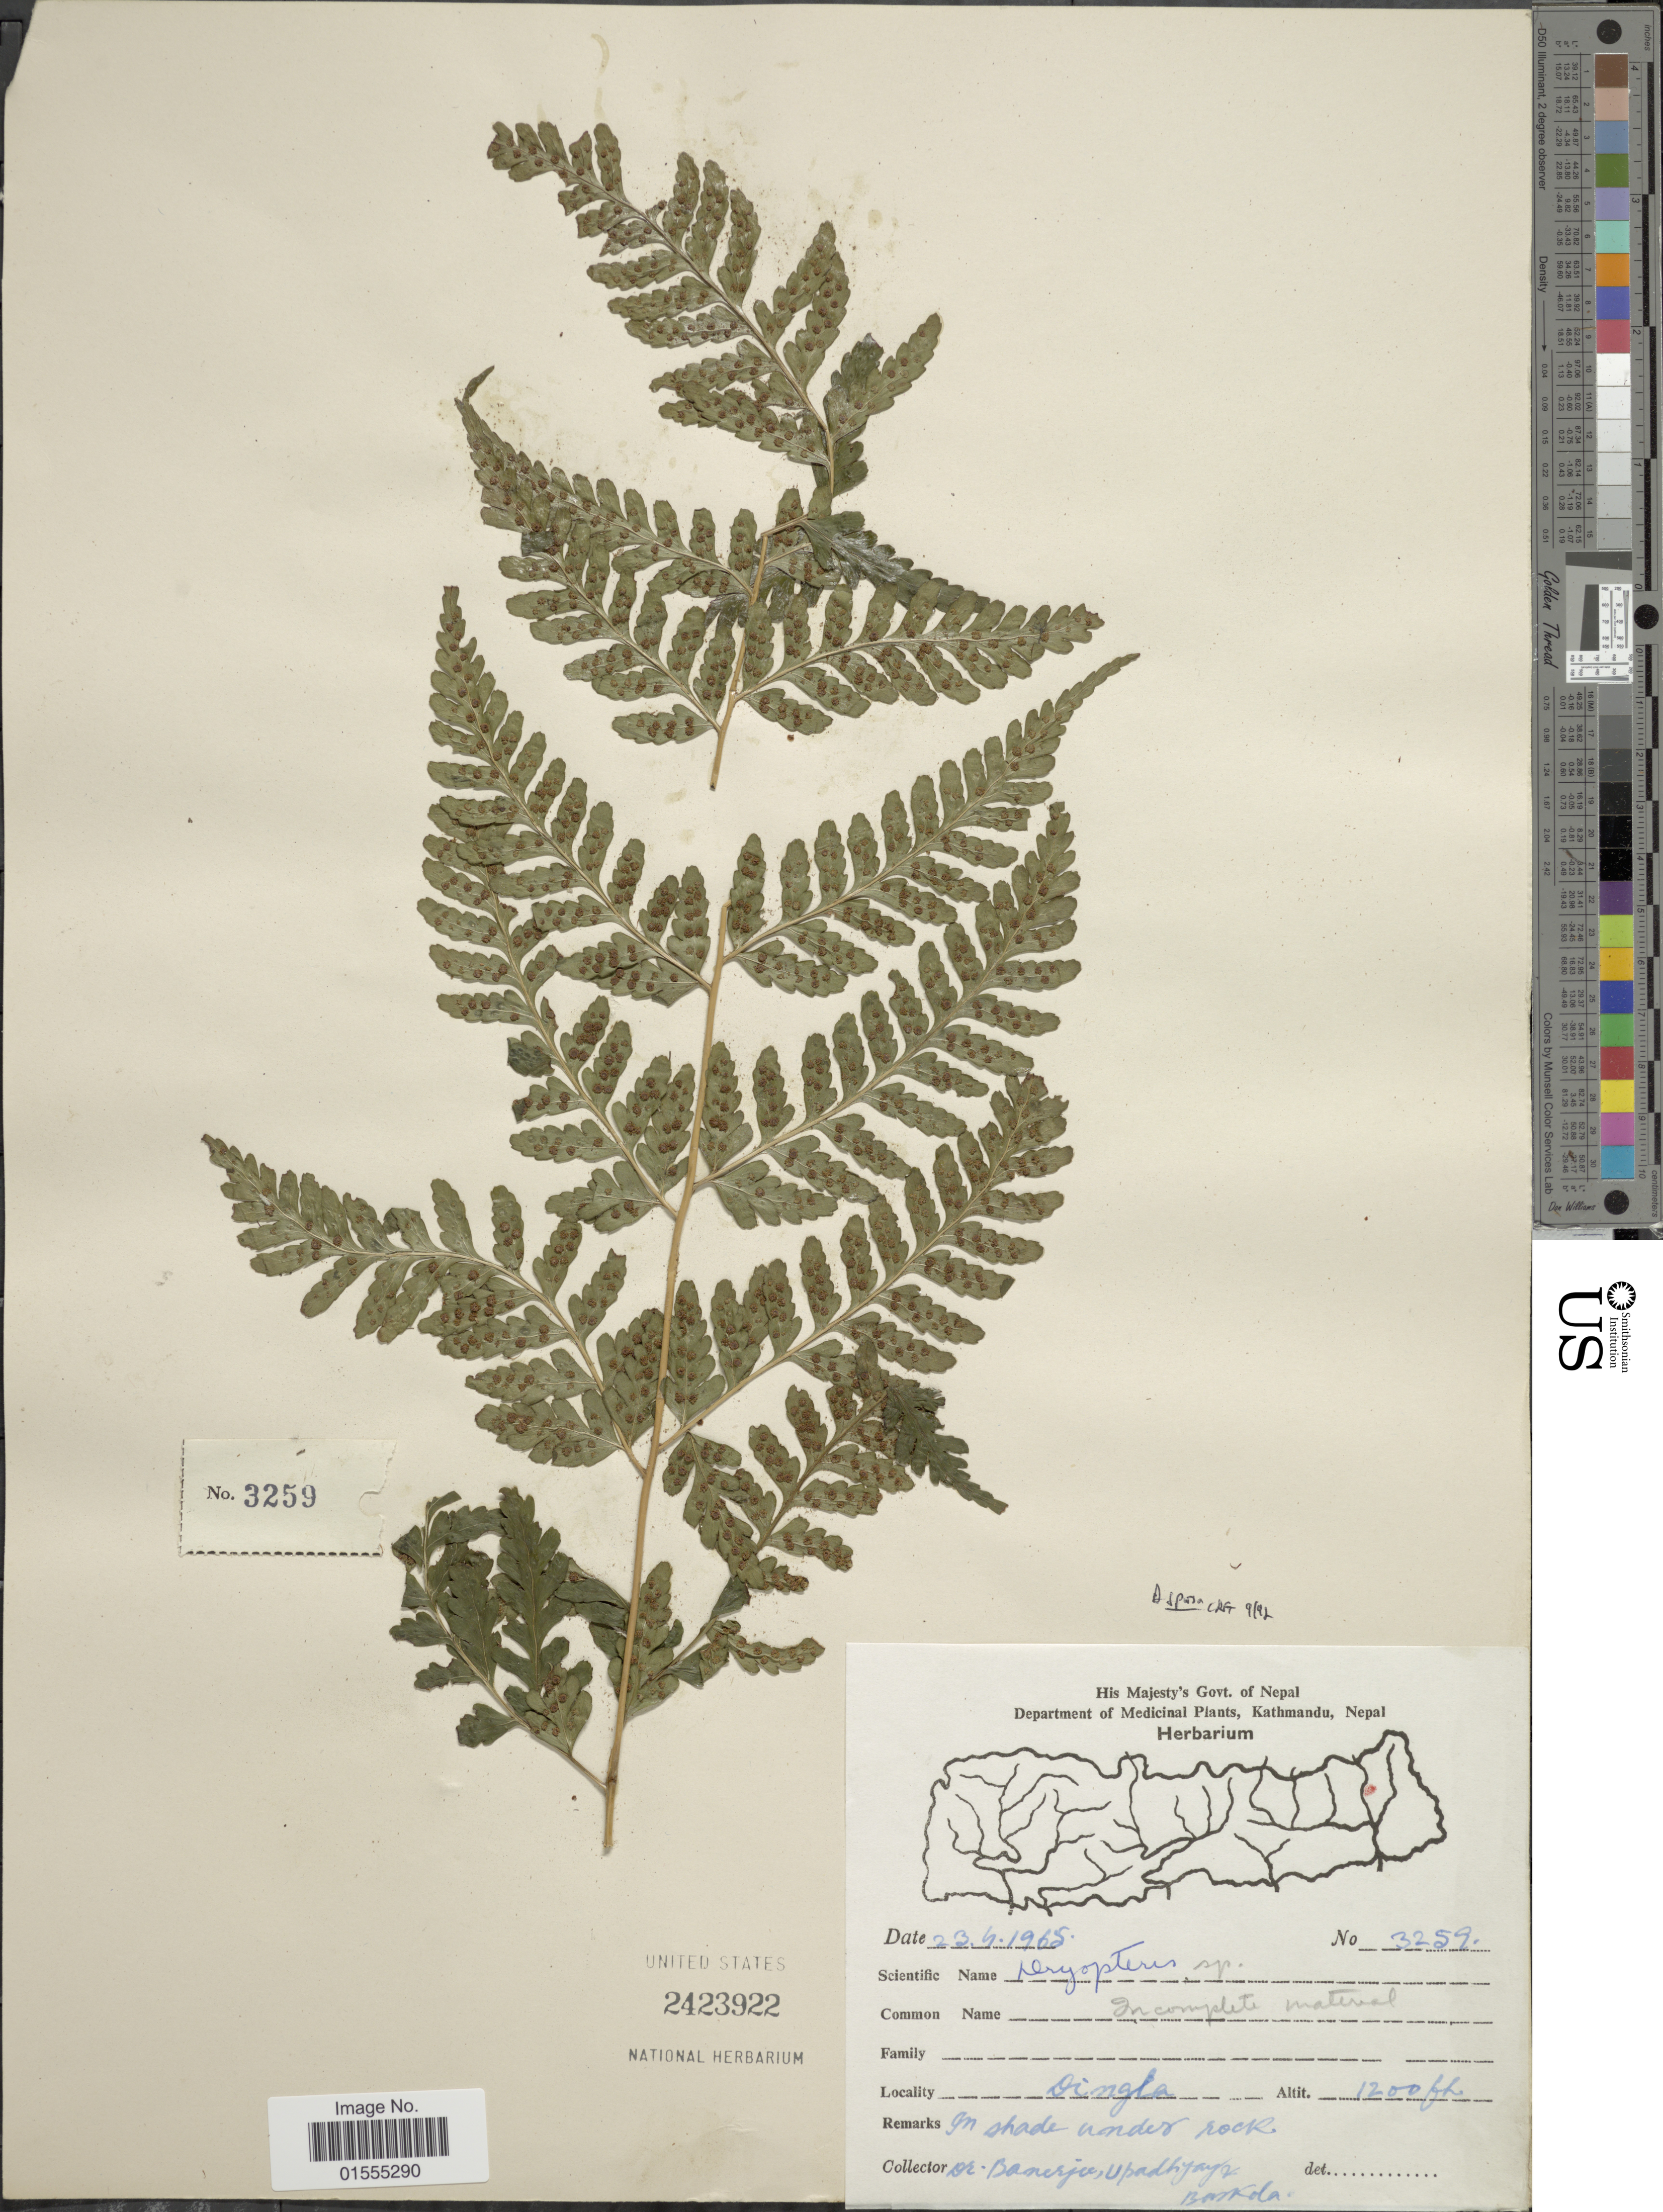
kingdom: Plantae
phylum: Tracheophyta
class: Polypodiopsida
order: Polypodiales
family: Dryopteridaceae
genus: Dryopteris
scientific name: Dryopteris sp.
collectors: -. Banerjee, Upadhyay, -- & Baskola, --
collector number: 3259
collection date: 1965-04-23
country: Nepal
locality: Dingla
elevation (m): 366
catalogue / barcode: US 2423922